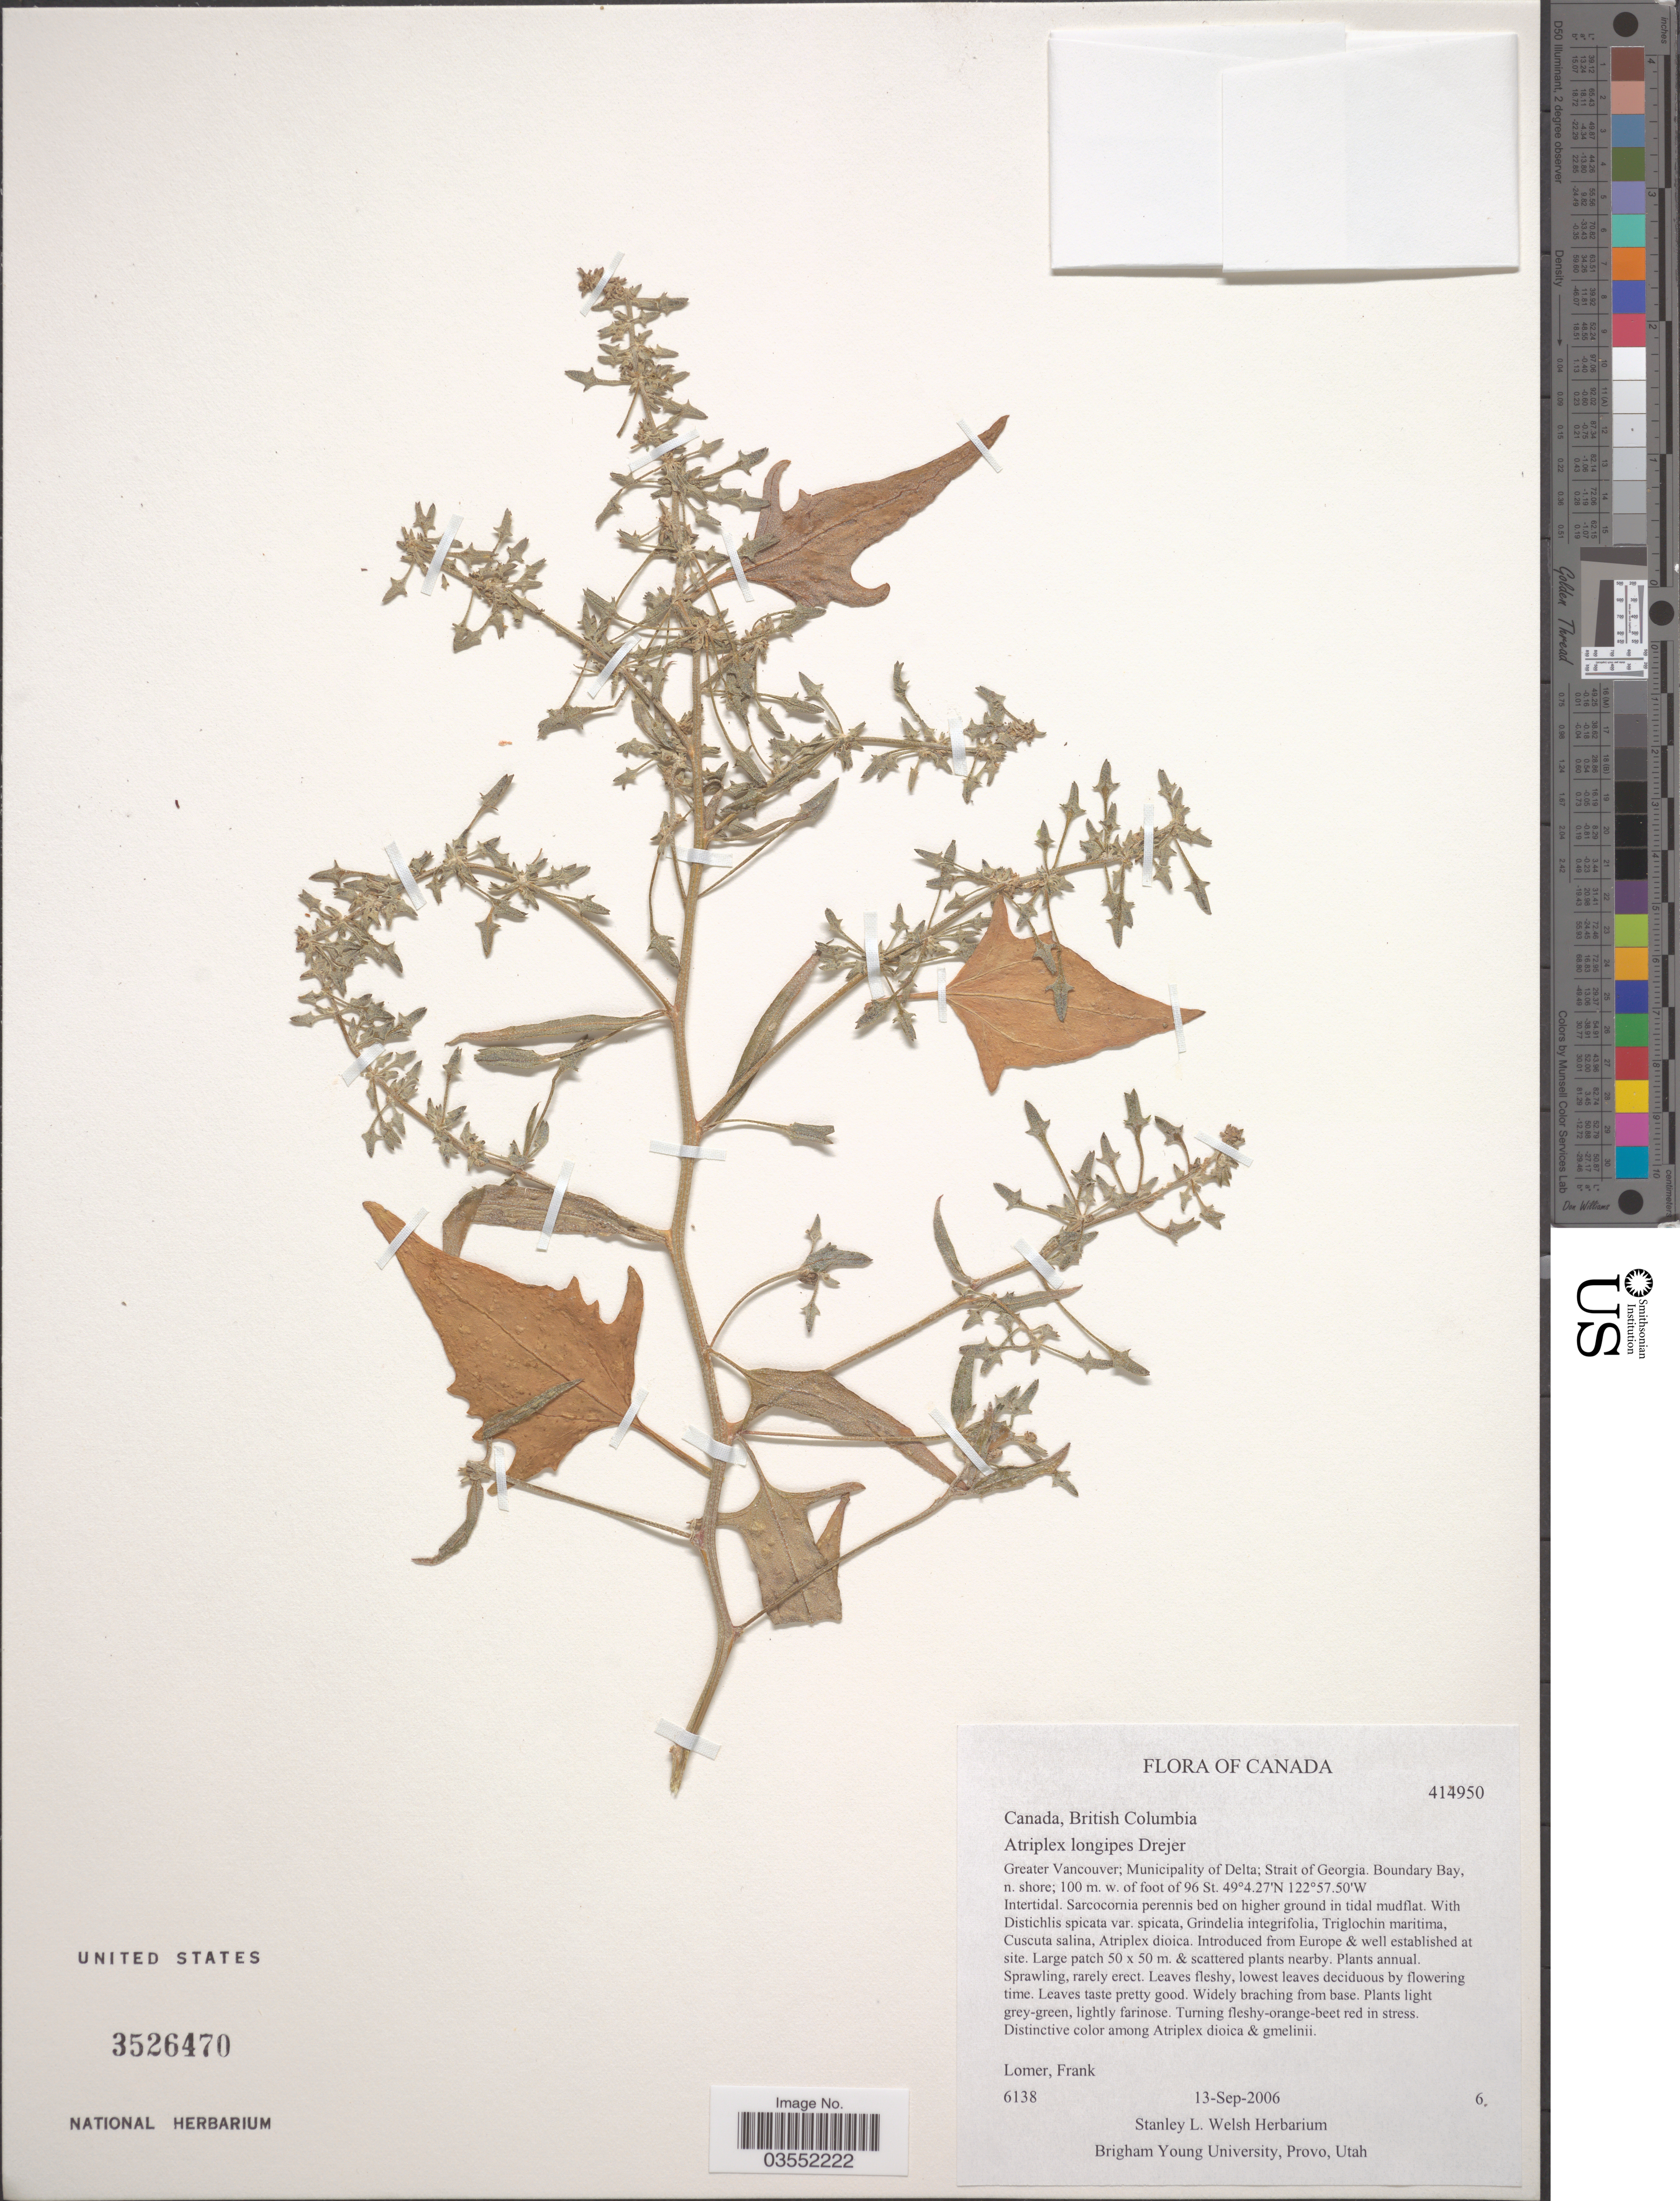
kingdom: Plantae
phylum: Tracheophyta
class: Magnoliopsida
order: Caryophyllales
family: Amaranthaceae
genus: Atriplex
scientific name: Atriplex longipes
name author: Drejer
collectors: F. Lomer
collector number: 6138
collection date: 2006-09-13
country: Canada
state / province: British Columbia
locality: Greater Vancouver; Municipality of Delta; Strait of Georgia. Boundary Bay, n. shore; 100 m. w. of foot of 96.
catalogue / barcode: US 3526470